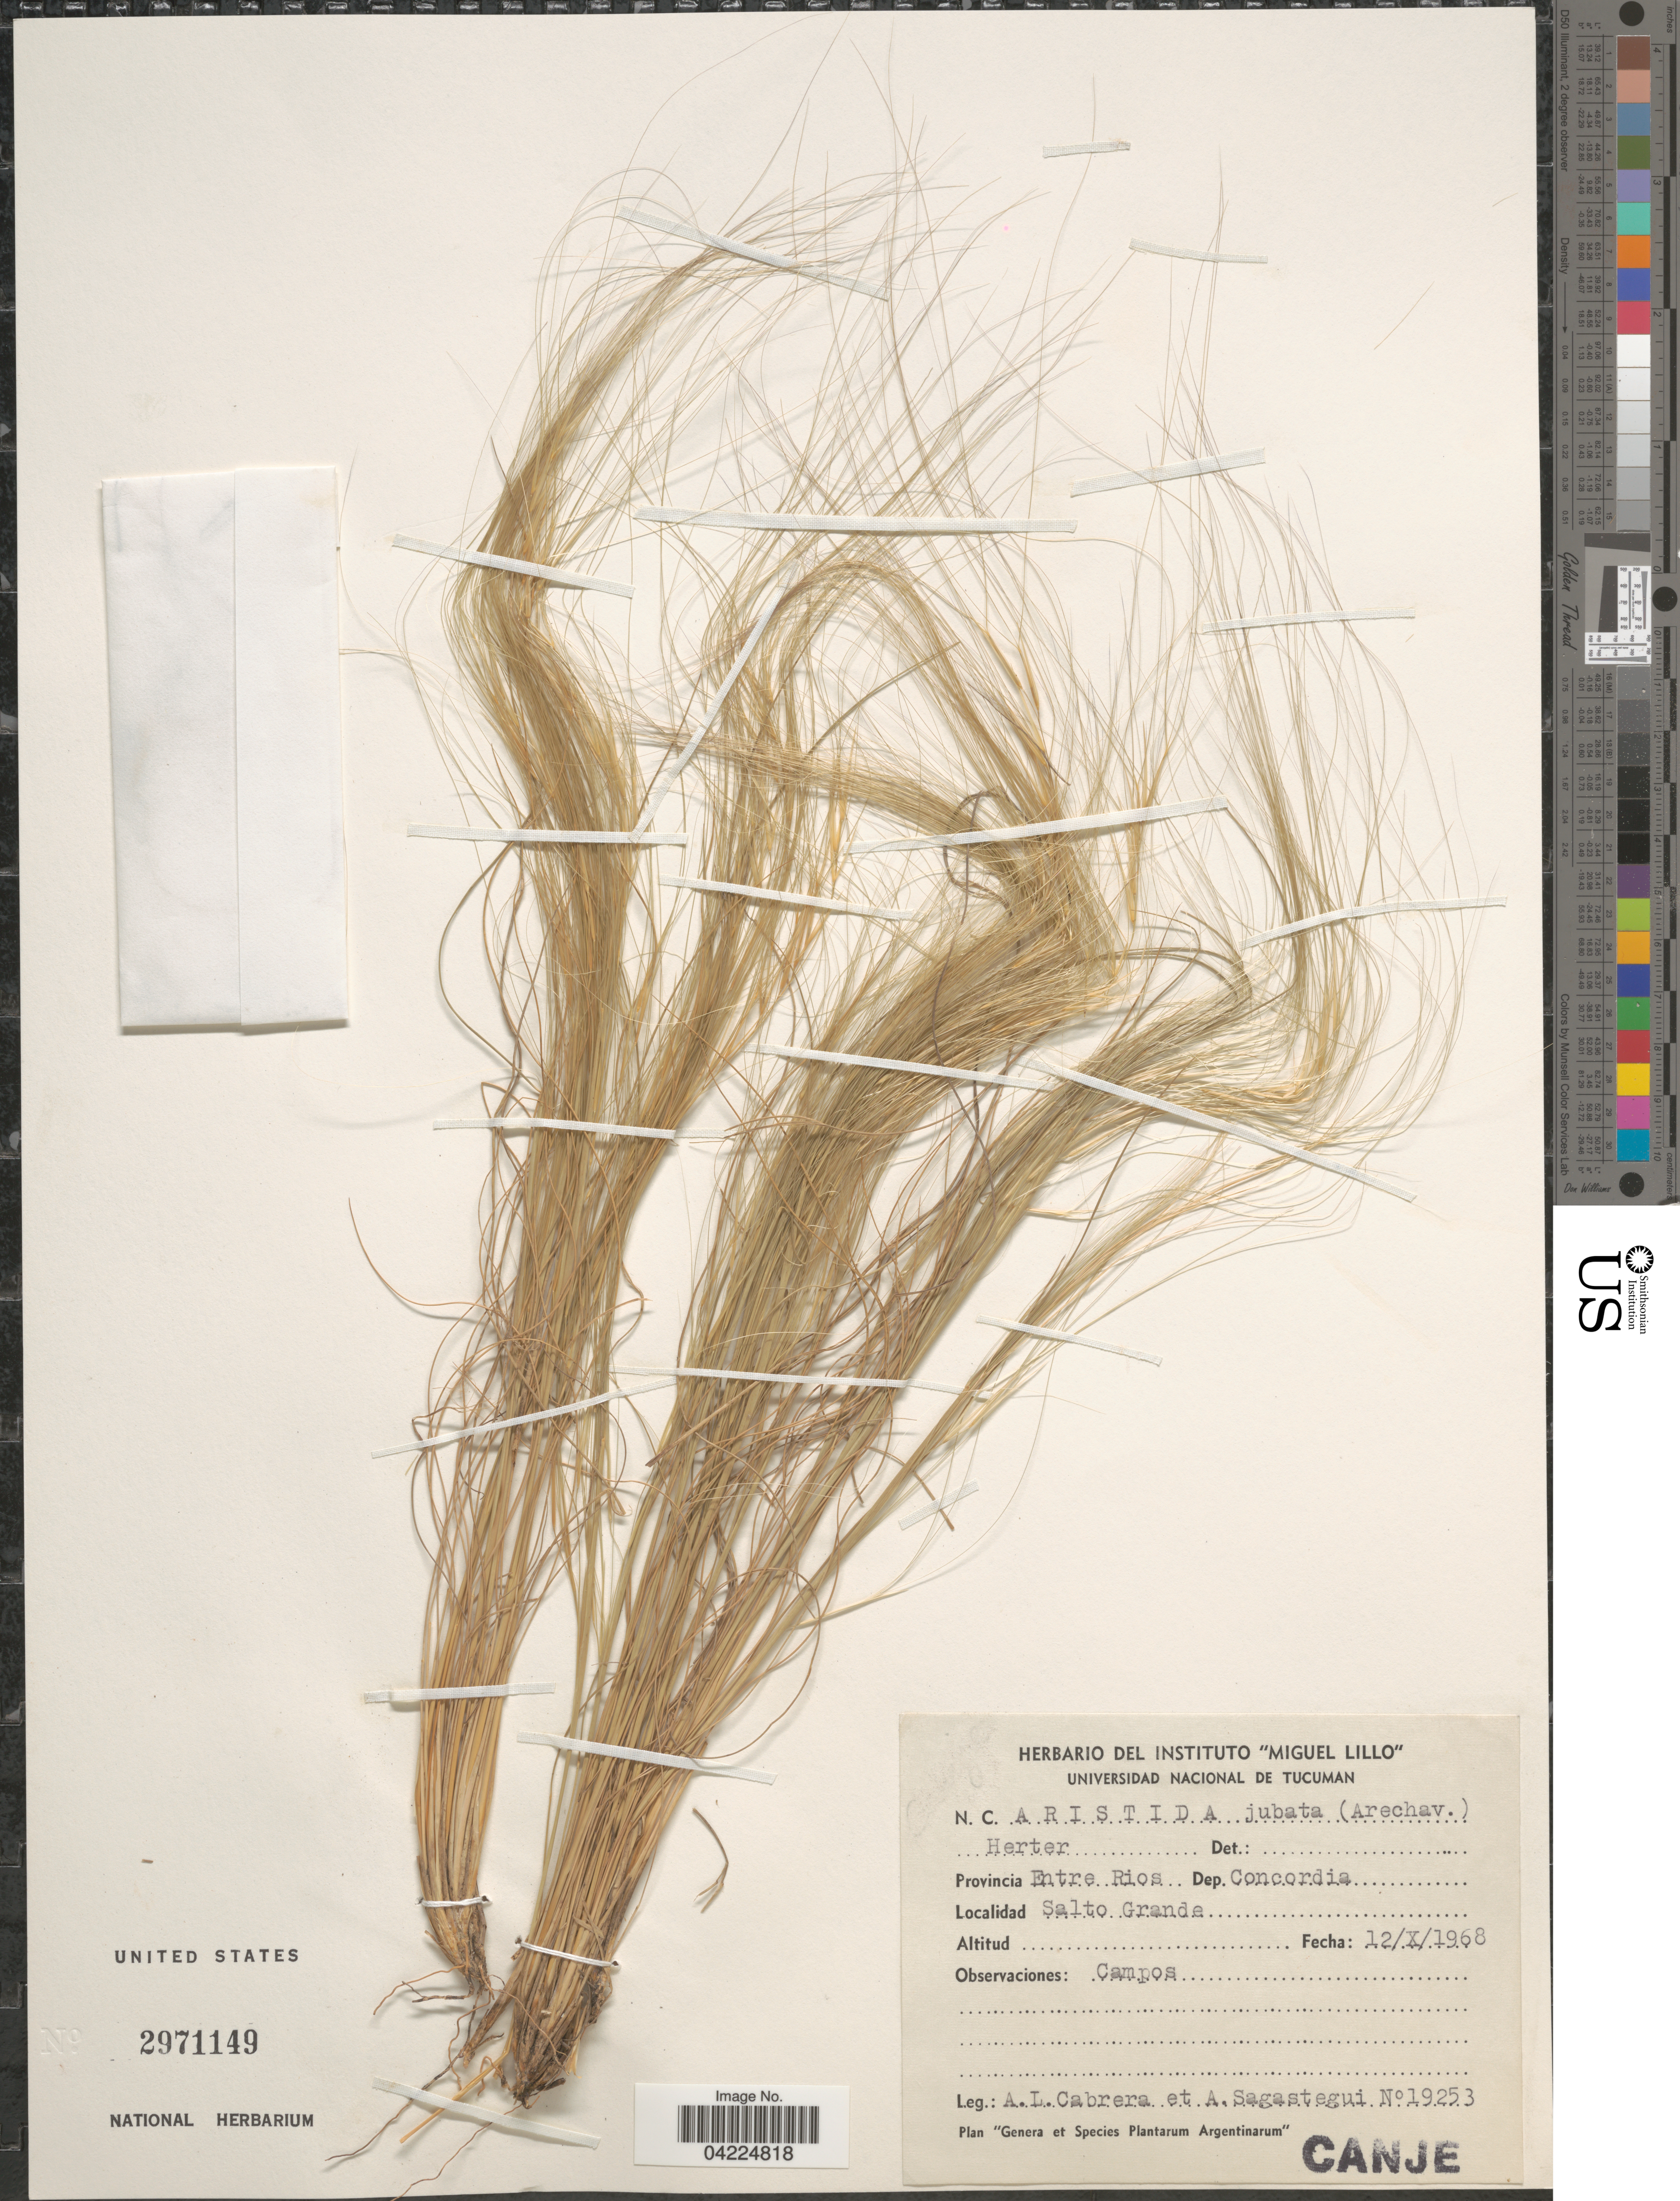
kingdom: Plantae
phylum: Tracheophyta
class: Liliopsida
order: Poales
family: Poaceae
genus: Aristida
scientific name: Aristida jubata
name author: (Arechav.) Herter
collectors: A. L. Cabrera & A. Sagastegui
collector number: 19253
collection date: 1968-10-12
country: Argentina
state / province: Entre Rios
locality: Dep. Concordia. Salto Grande. Campos.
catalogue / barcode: US 2971149